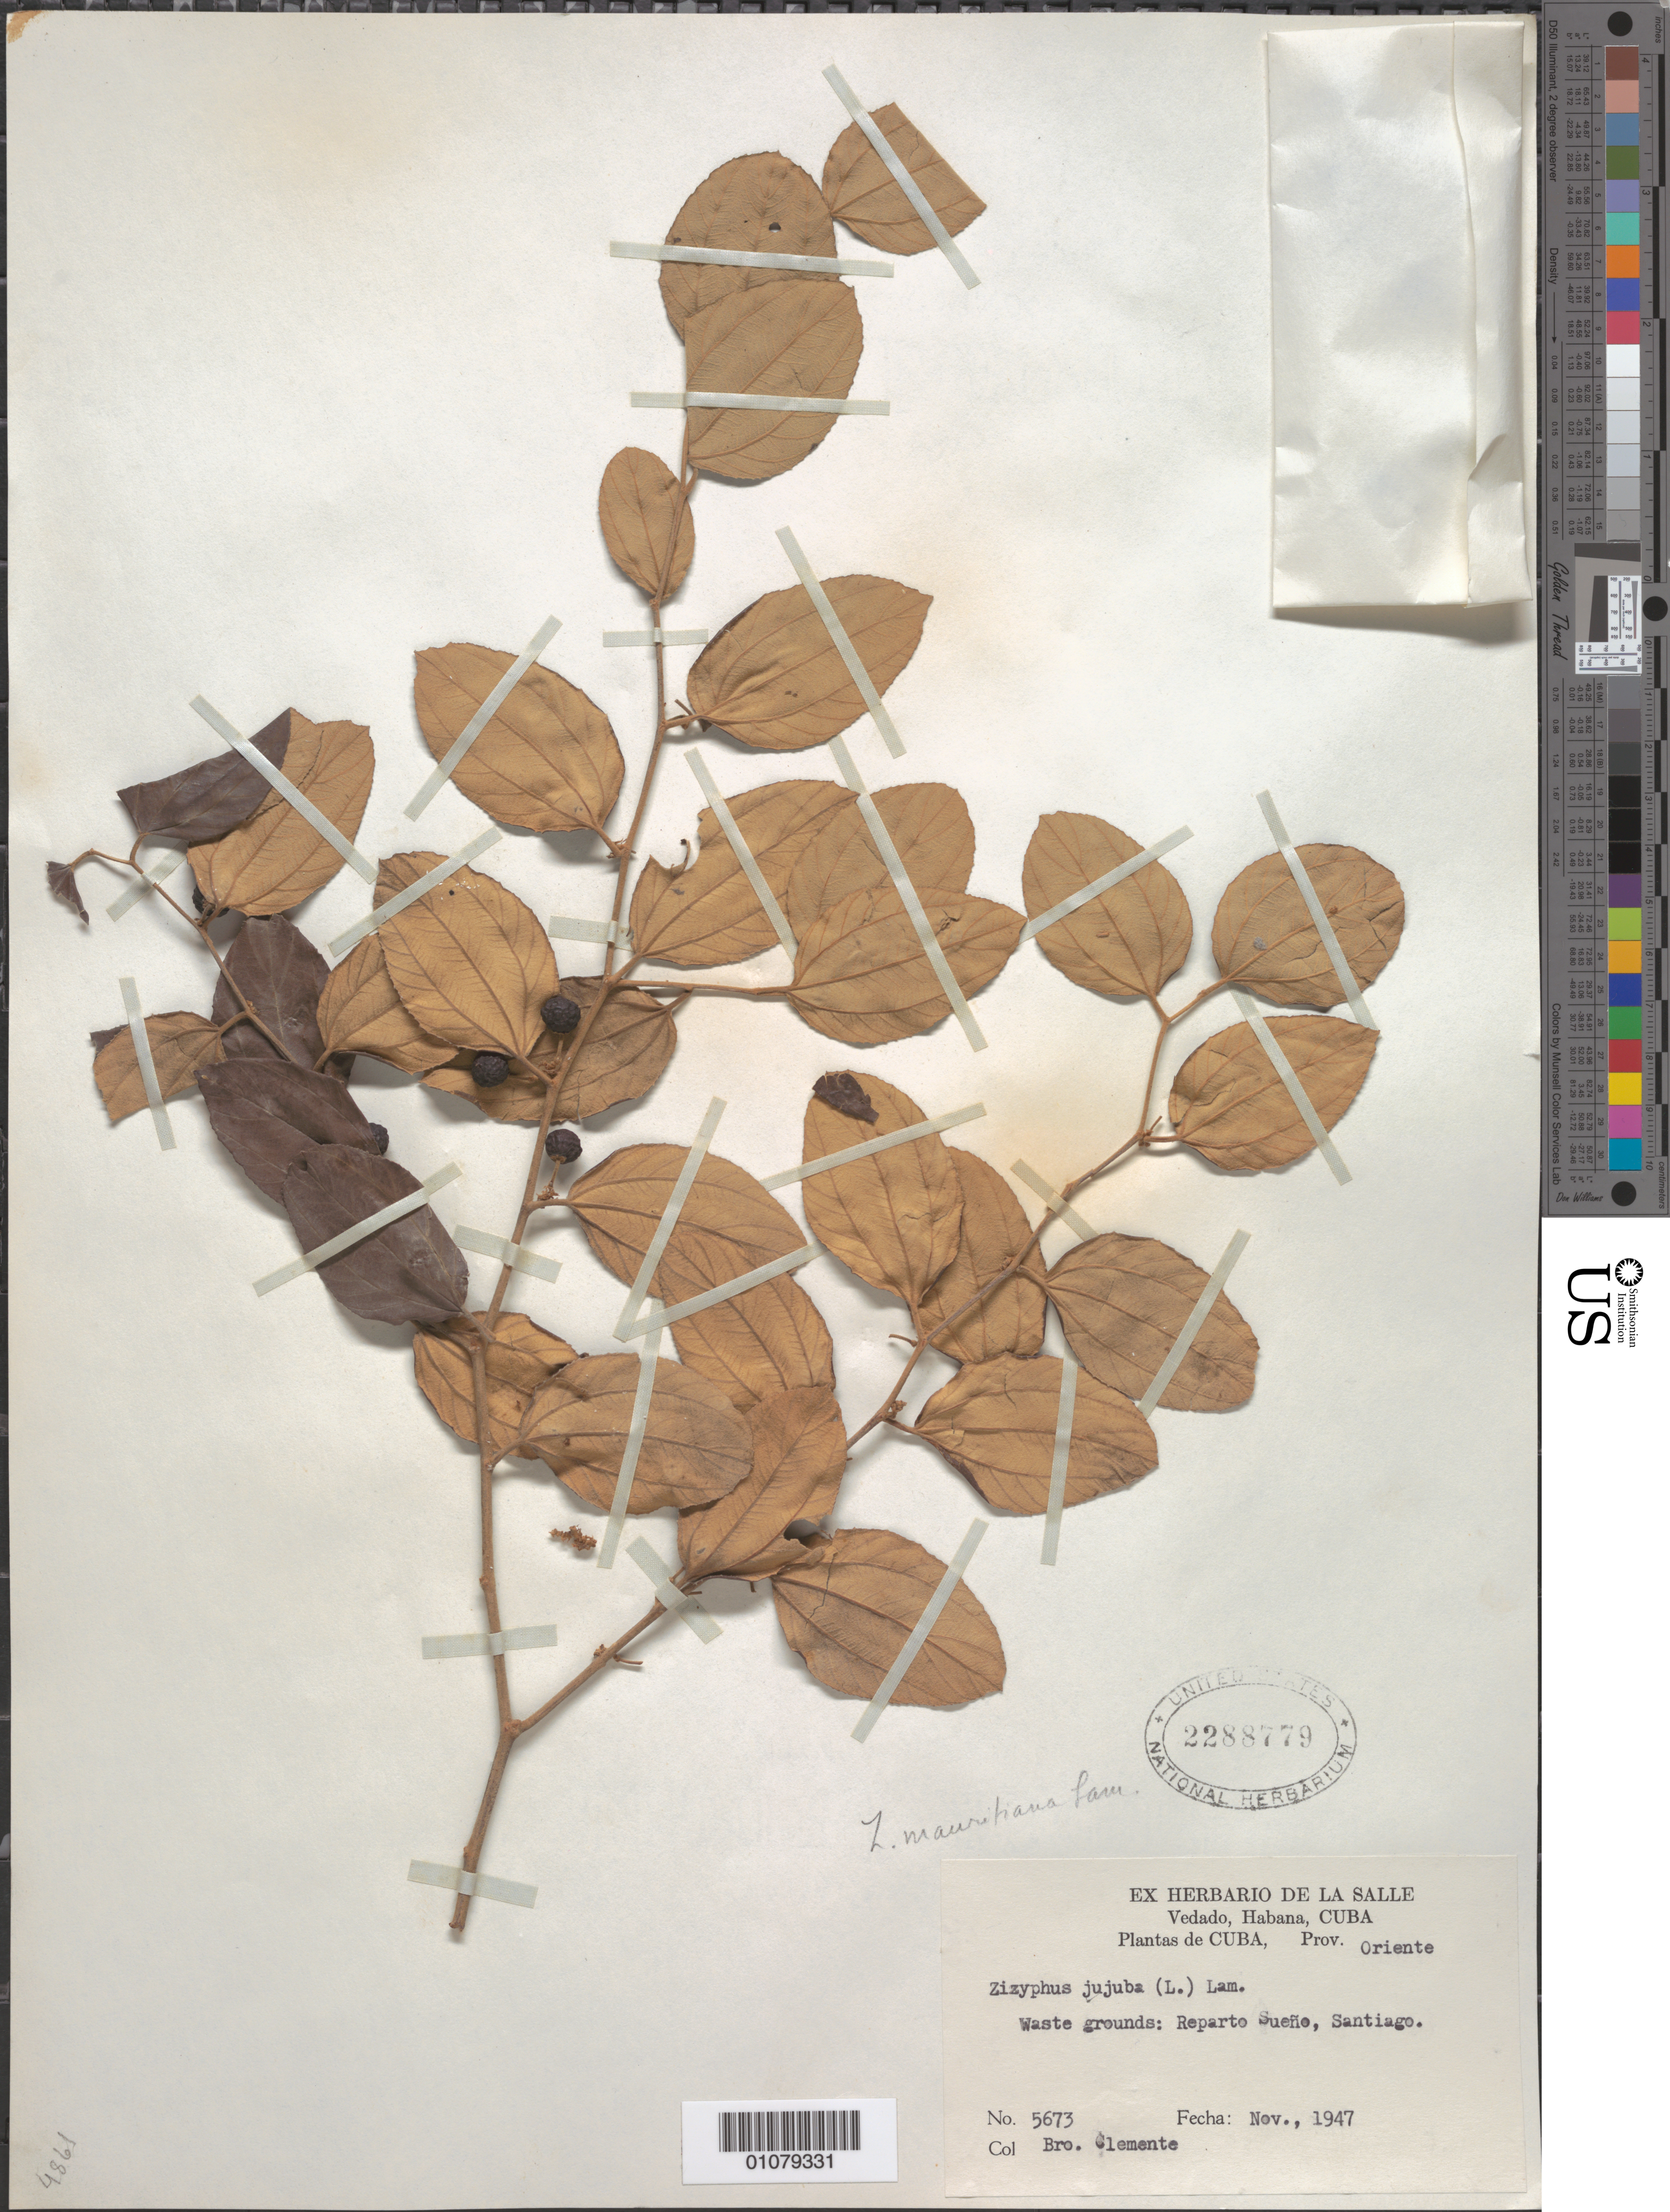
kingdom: Plantae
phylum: Tracheophyta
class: Magnoliopsida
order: Rosales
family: Rhamnaceae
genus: Ziziphus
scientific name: Ziziphus mauritiana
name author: Lam.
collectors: Bro. Clemente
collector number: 5673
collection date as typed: Nov 1947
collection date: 1947-11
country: Cuba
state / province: Santiago de Cuba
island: Cuba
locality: Prov Oriente Waste grounds: Reparto Sueña, Santiago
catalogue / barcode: US 2288779